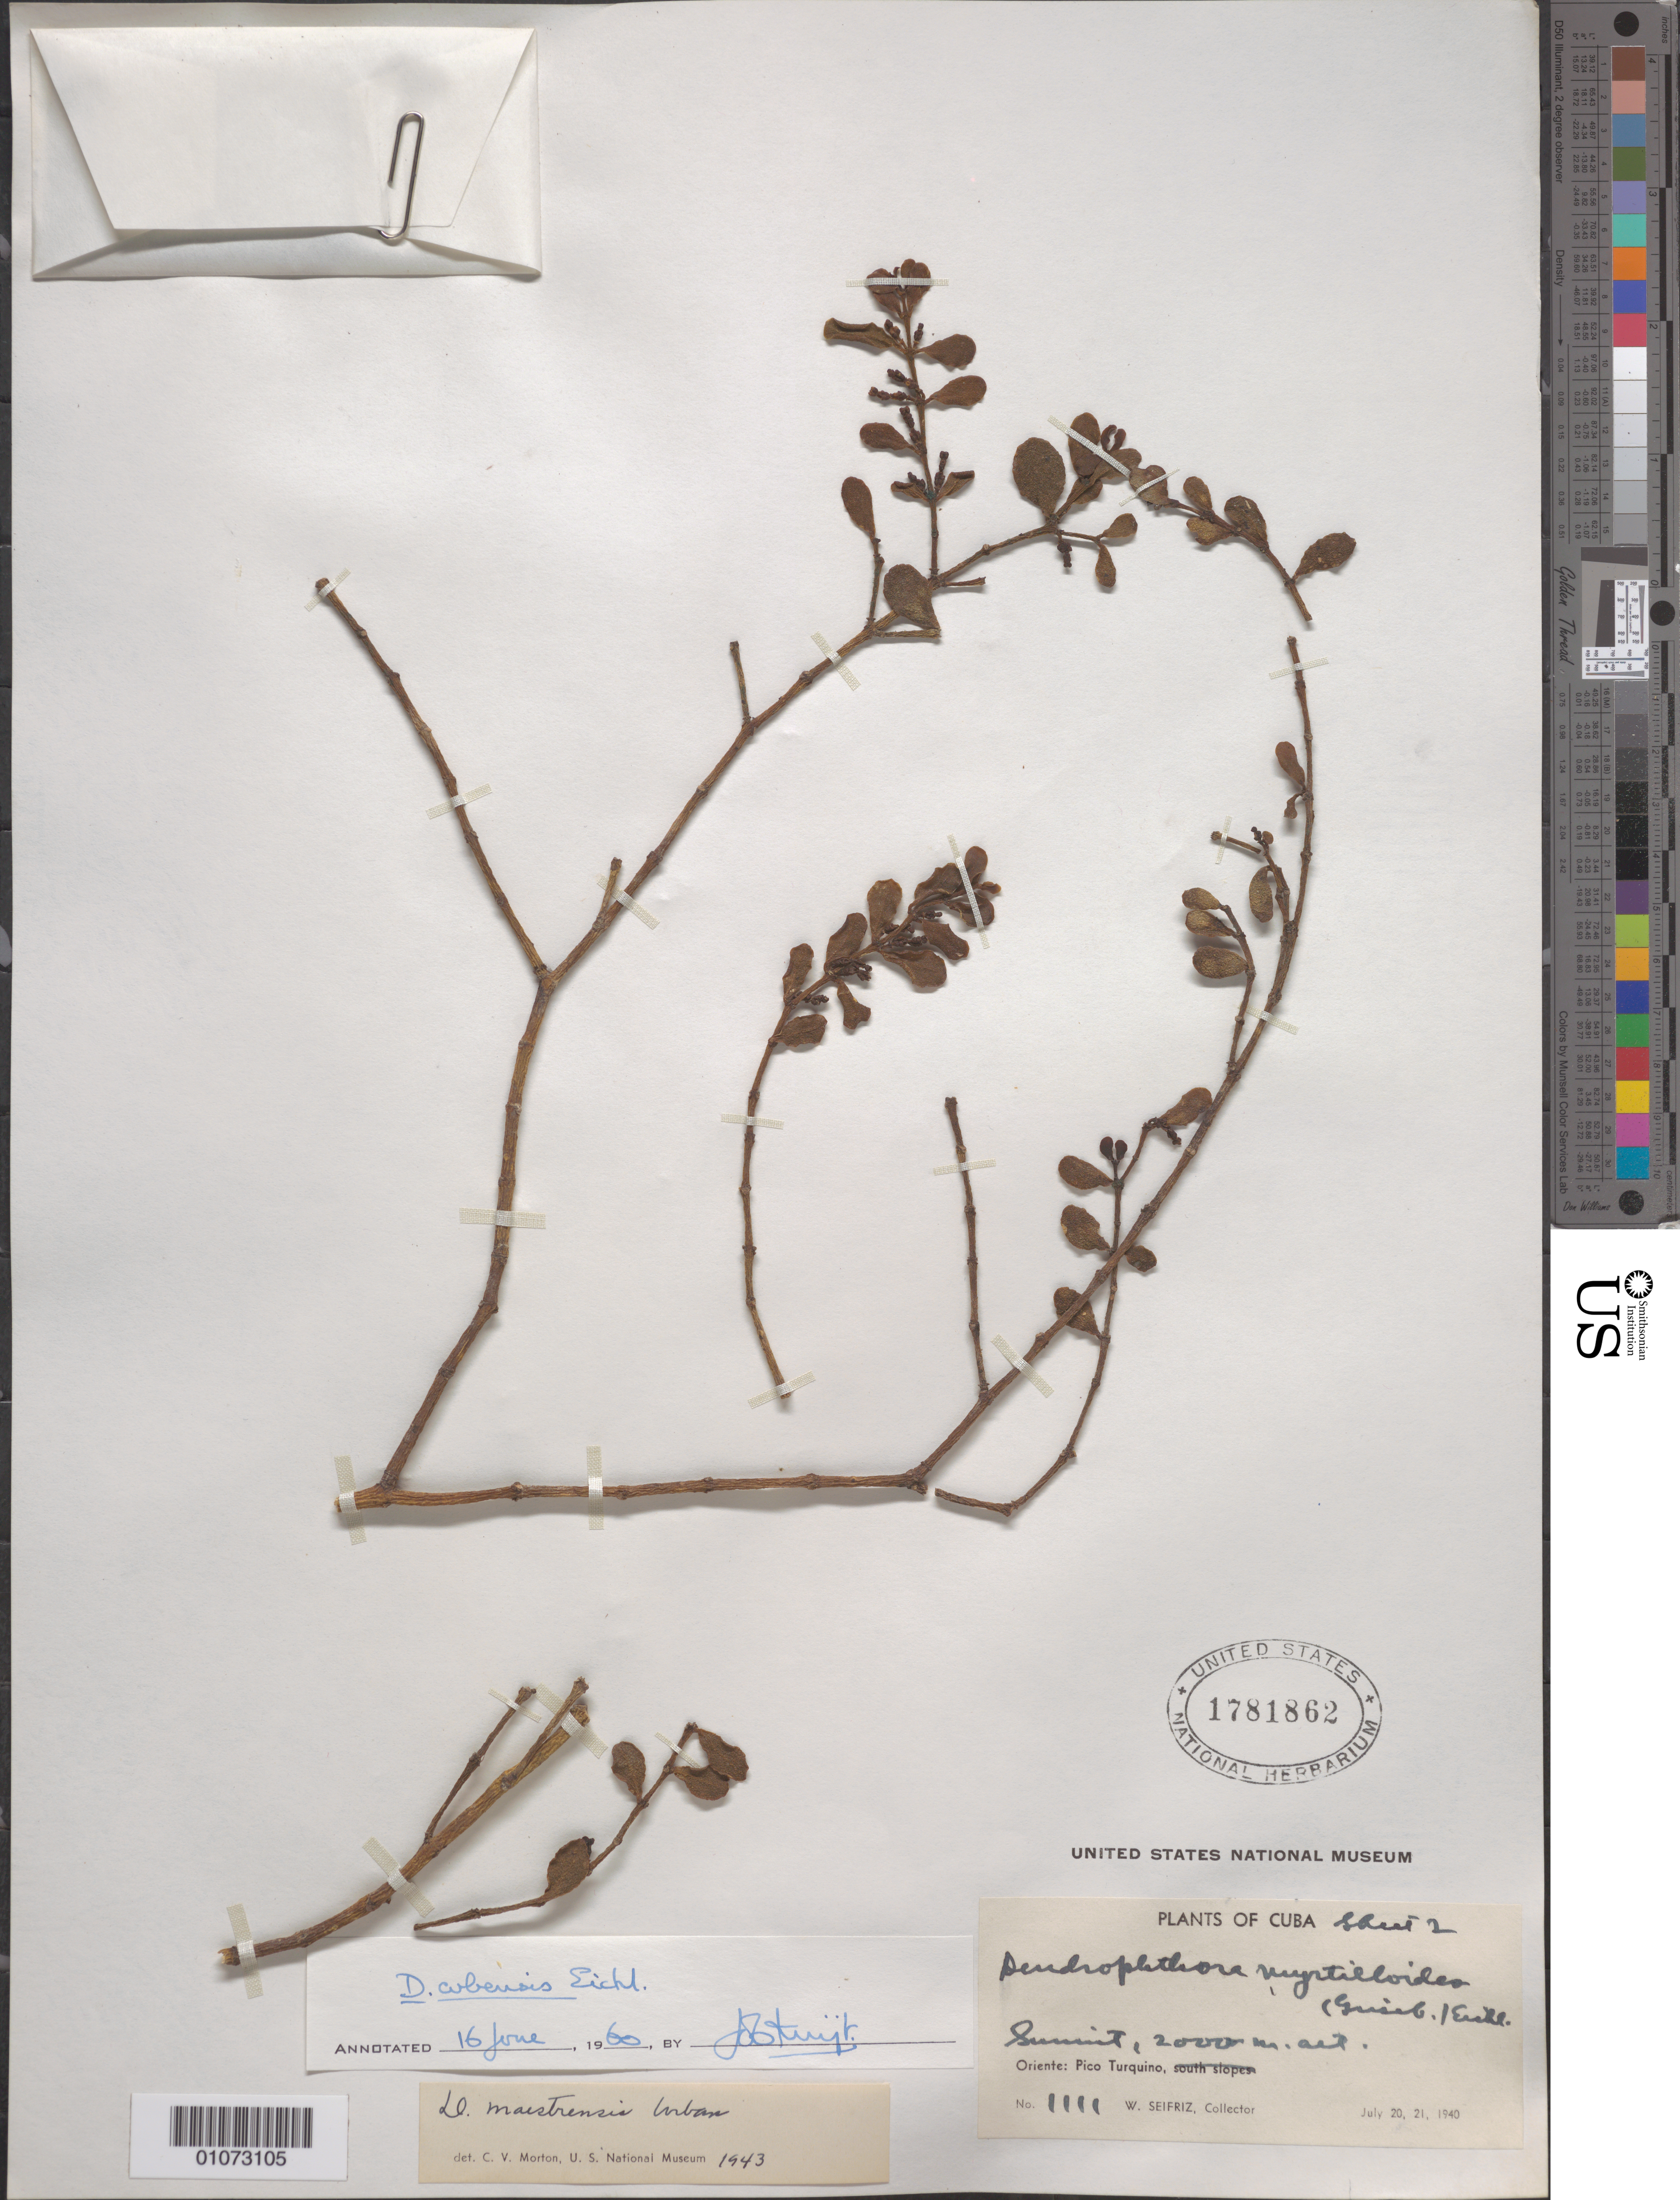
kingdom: Plantae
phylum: Tracheophyta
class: Magnoliopsida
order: Santalales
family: Viscaceae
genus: Dendrophthora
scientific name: Dendrophthora cubensis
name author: Eichler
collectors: W. Seifriz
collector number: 1111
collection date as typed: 20 Jul 1940 and 21 Jul 1940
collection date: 1940-07-20,1940-07-21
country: Cuba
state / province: Oriente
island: Cuba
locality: Pico Turquine, S slopes Summit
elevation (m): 2000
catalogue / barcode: US 1781862